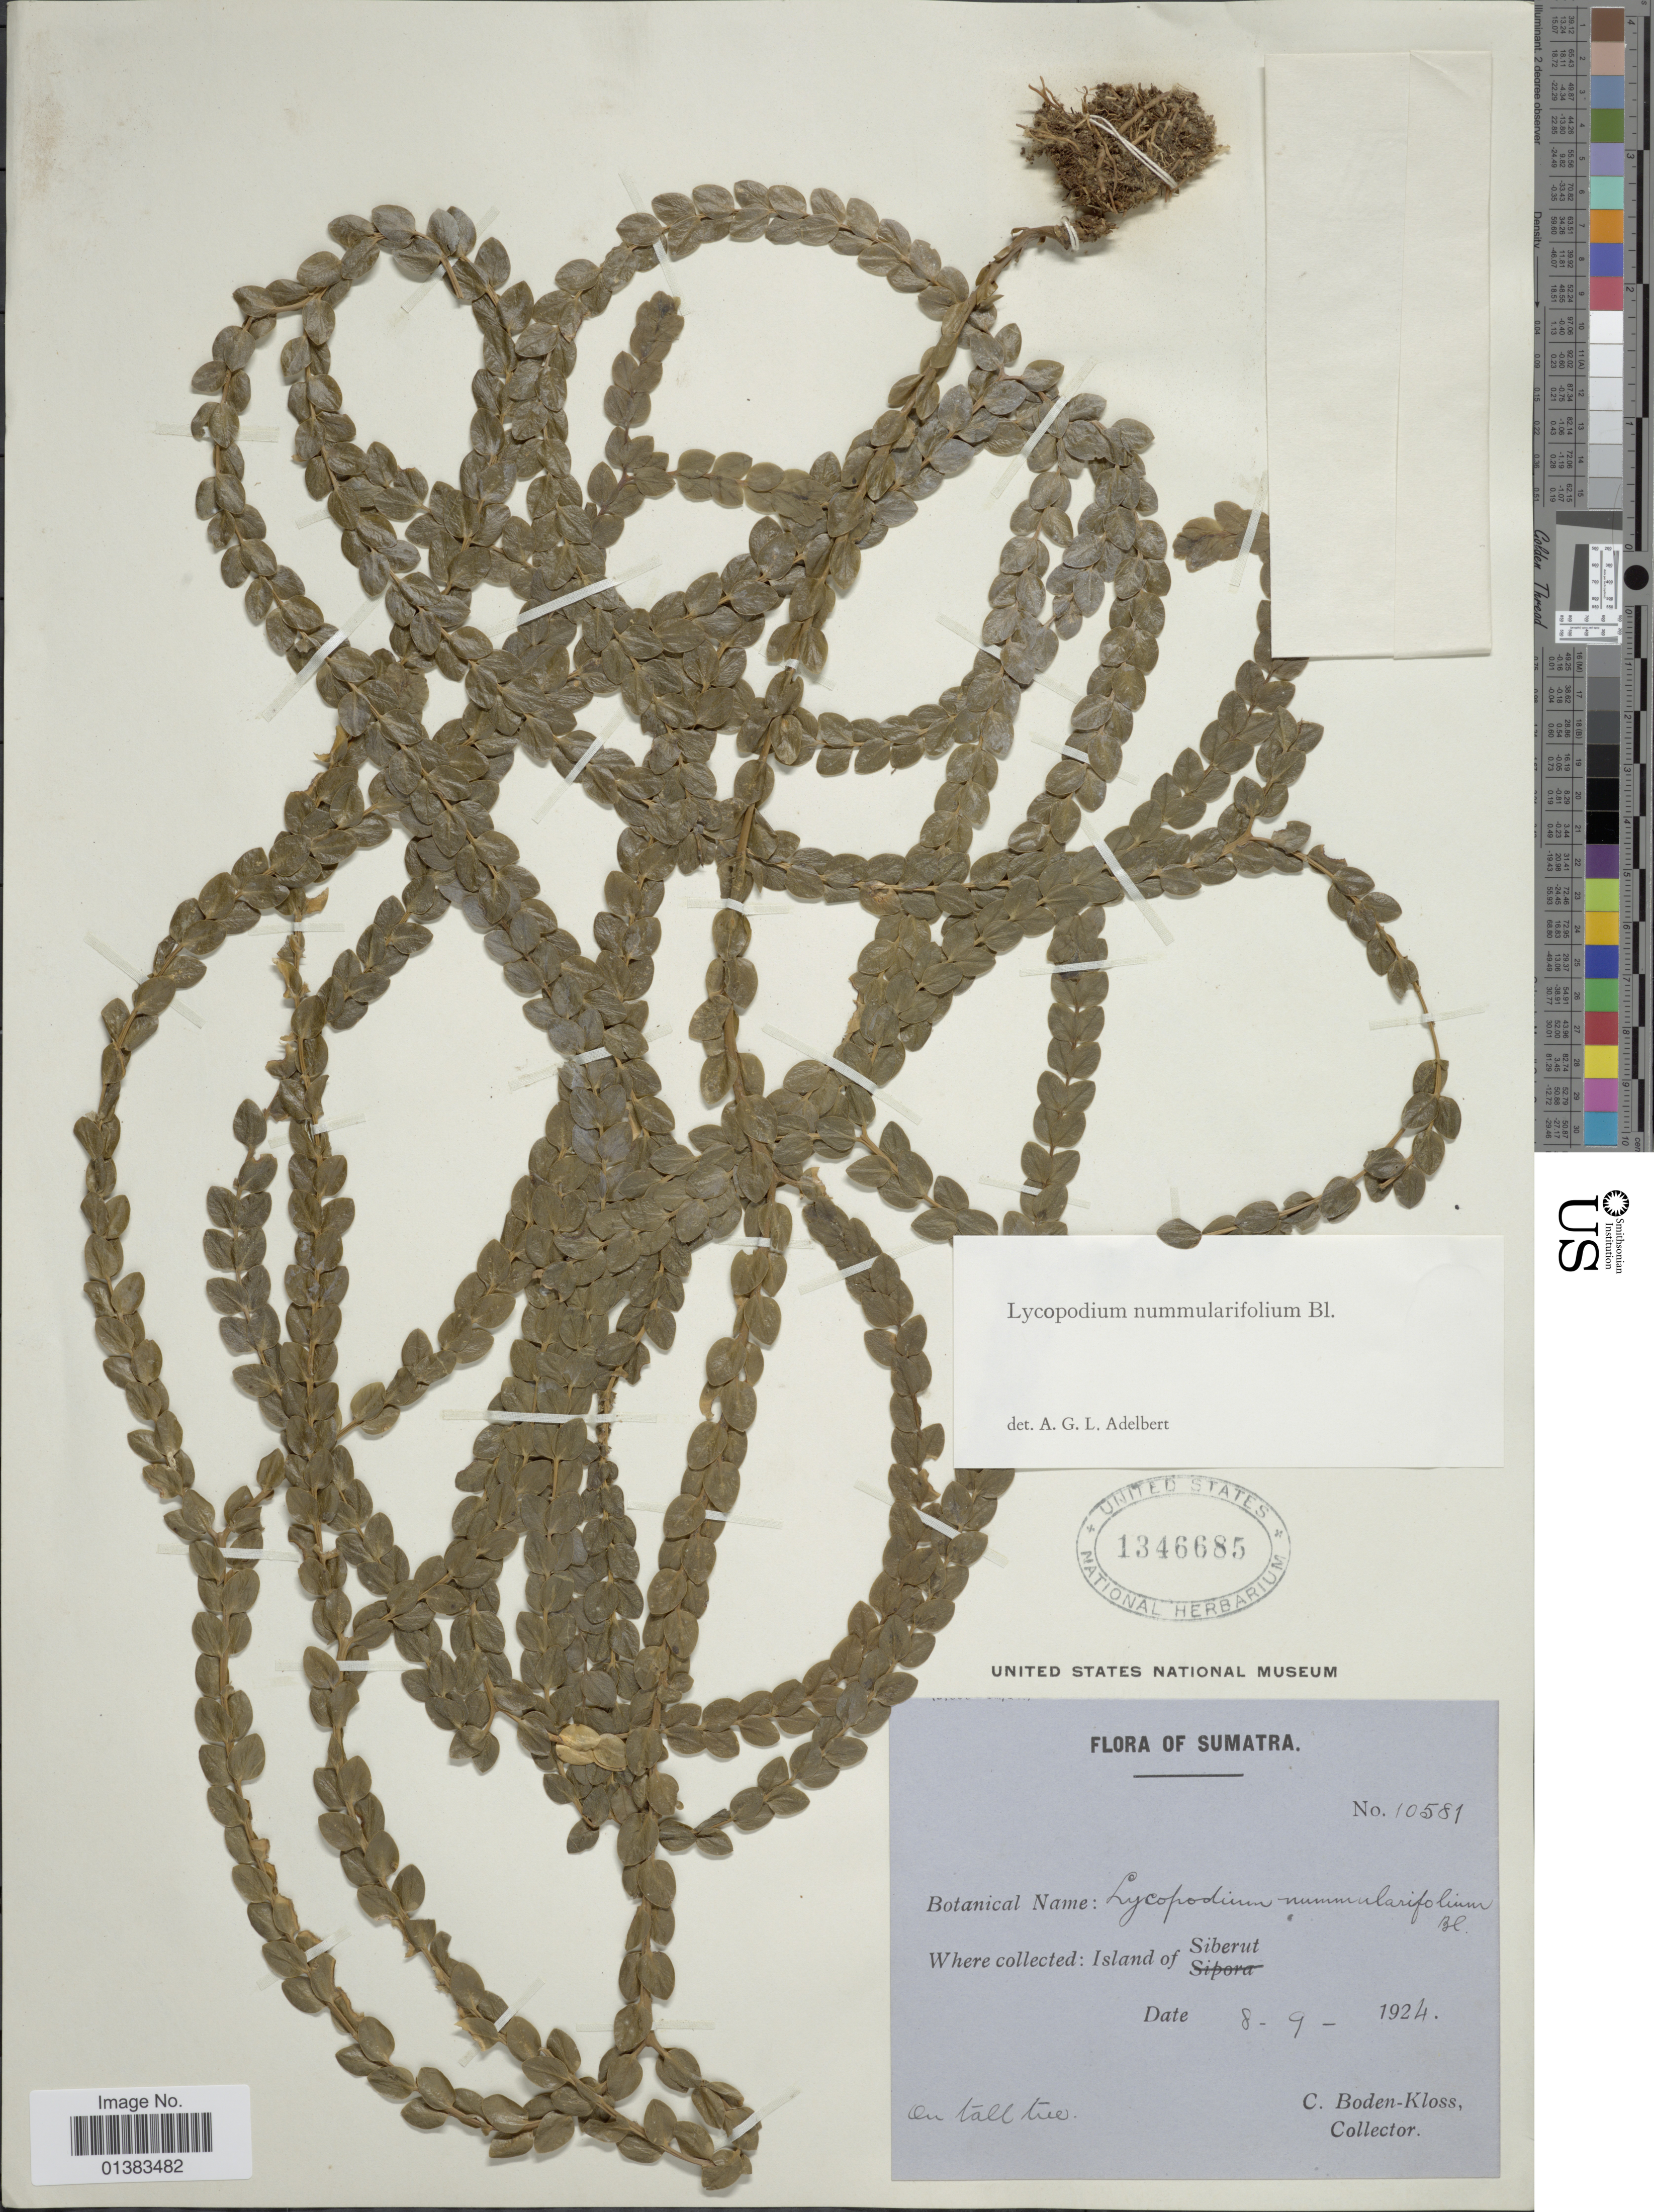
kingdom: Plantae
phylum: Tracheophyta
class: Lycopodiopsida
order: Lycopodiales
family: Lycopodiaceae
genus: Phlegmariurus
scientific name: Phlegmariurus nummulariifolius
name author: (Blume) Ching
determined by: Field, A. R.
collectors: C. Boden-Kloss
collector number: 10581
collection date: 1924-09-08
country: Indonesia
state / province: Sumatra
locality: Island of Siberut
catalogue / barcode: US 1346685